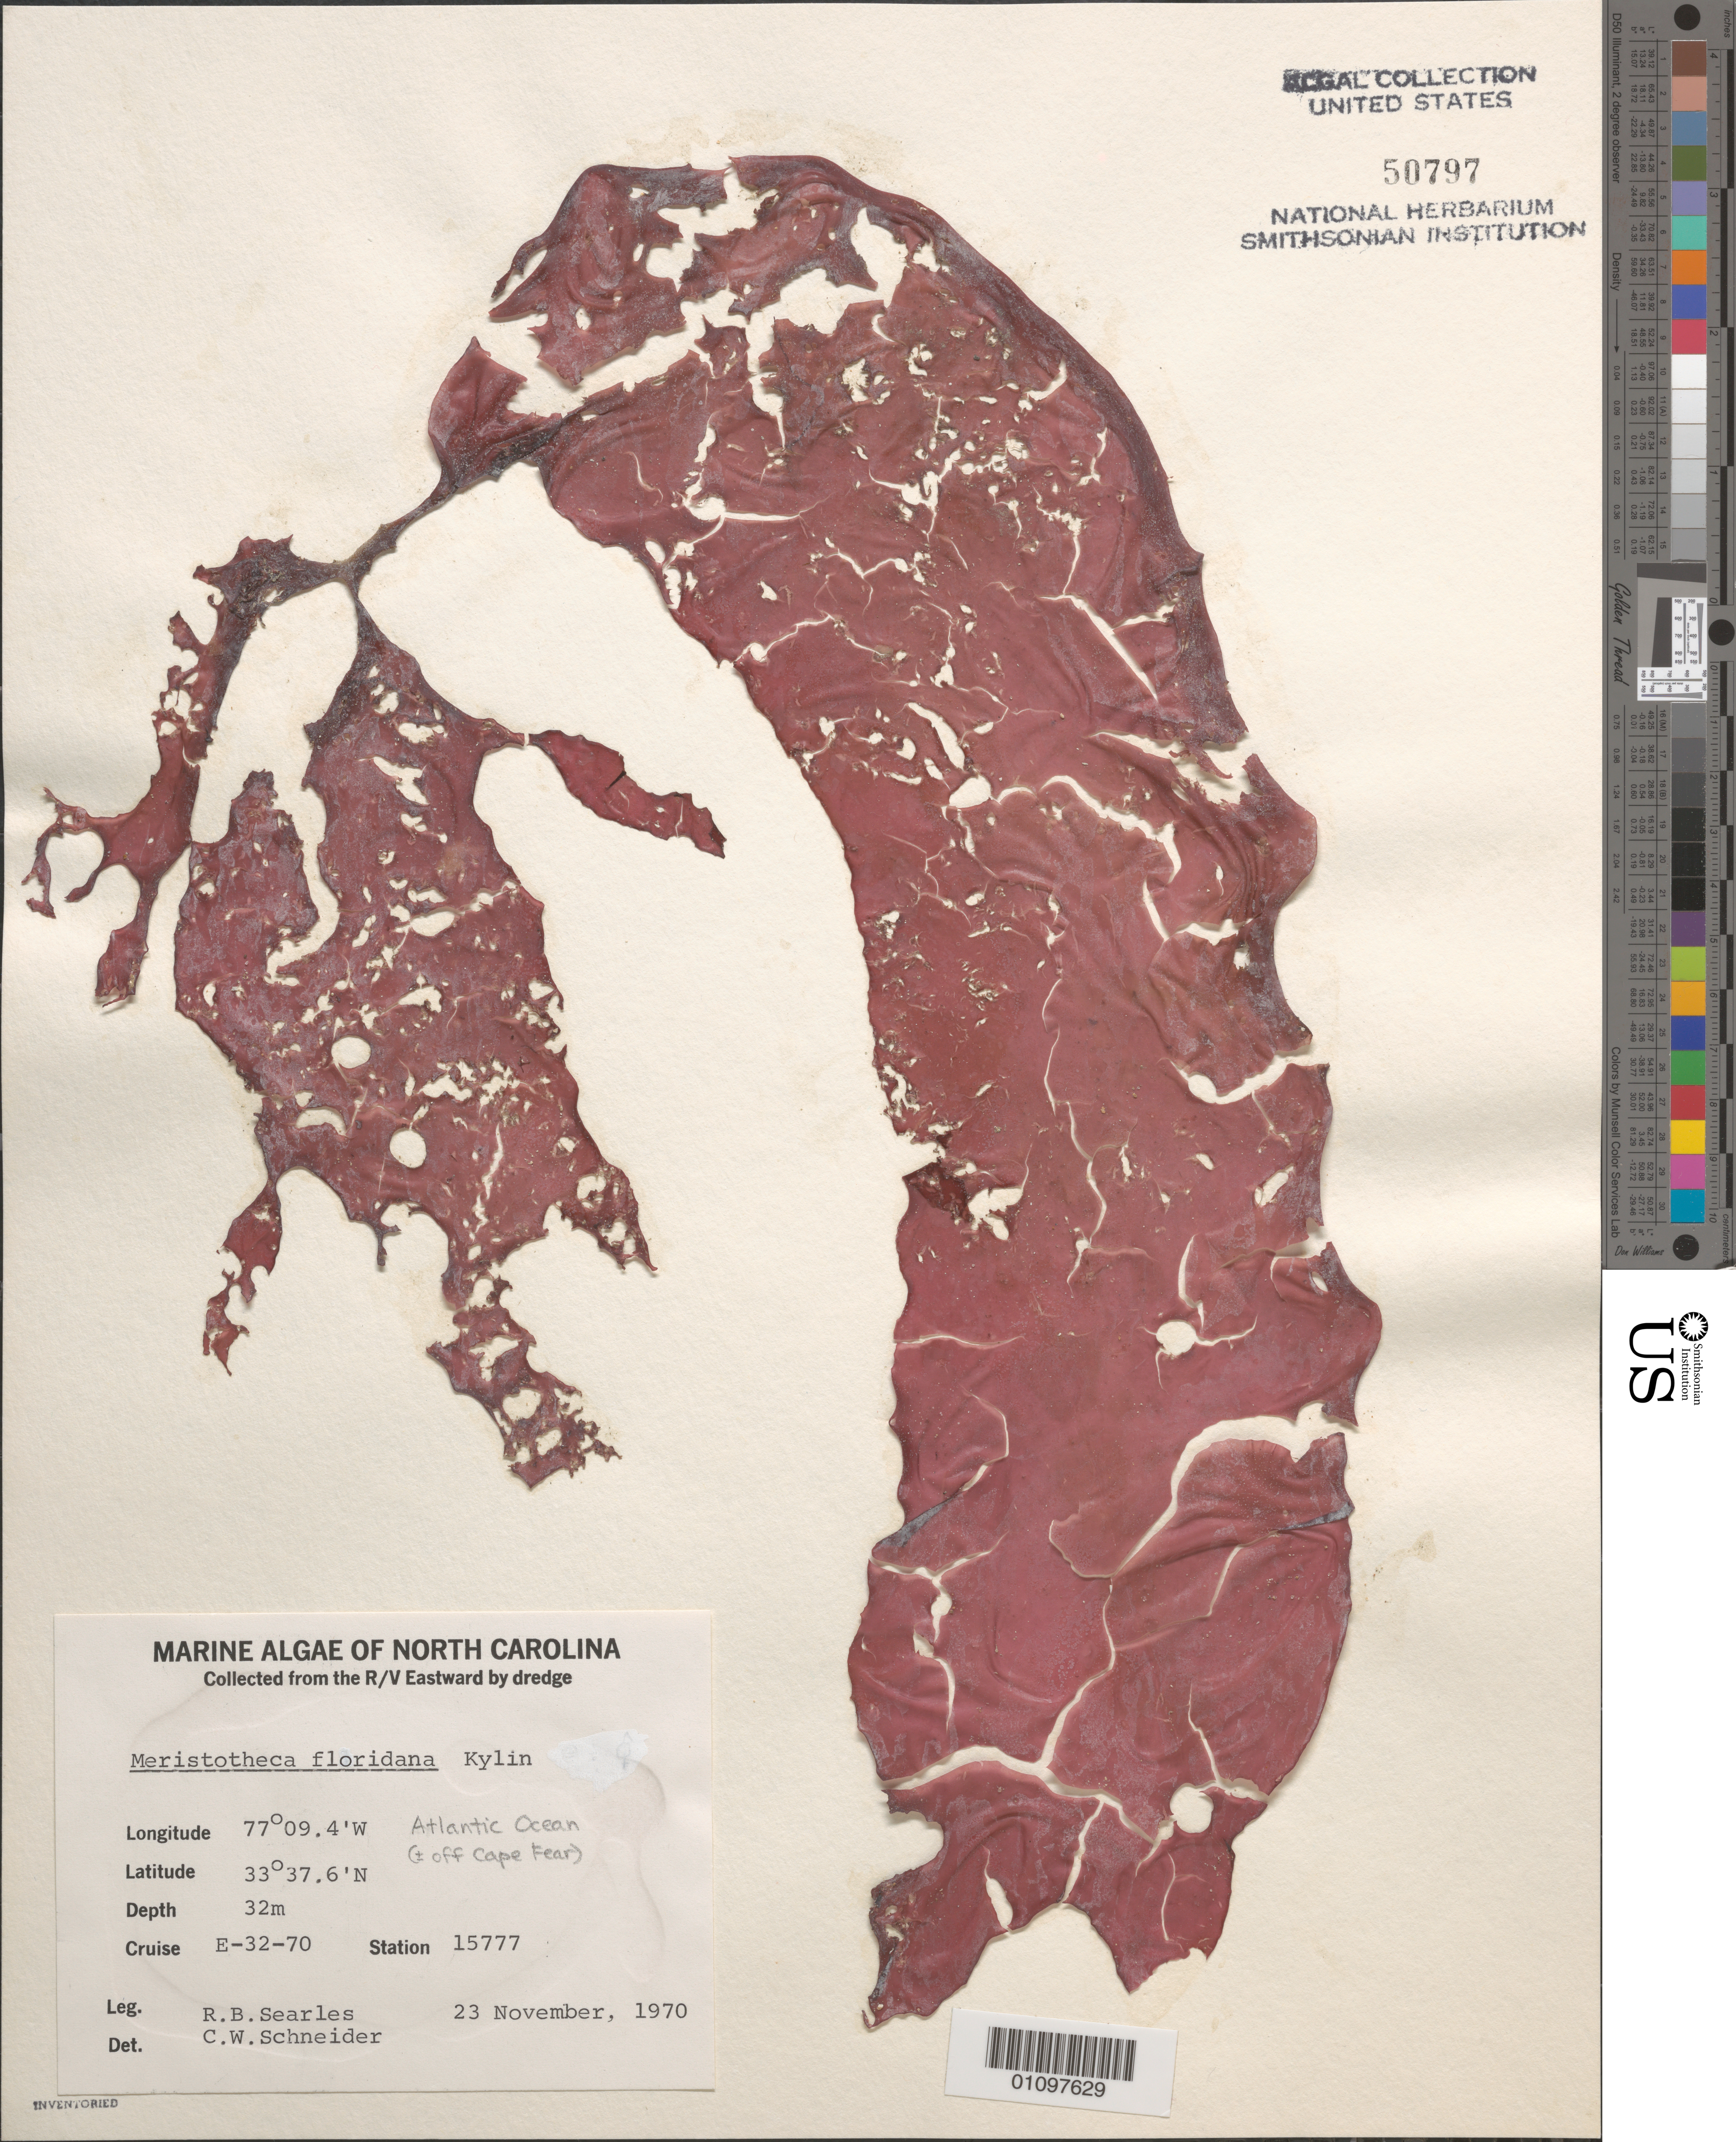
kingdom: Plantae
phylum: Rhodophyta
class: Florideophyceae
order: Gigartinales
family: Solieriaceae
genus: Agardhiella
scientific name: Agardhiella floridiana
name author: (Kylin) P.W.Gabrielsen ex Guimarães & Oliviera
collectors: R. Searles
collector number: Station 15777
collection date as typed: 23 Nov 1970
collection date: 1970-11-23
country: United States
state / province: North Carolina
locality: Atlantic Ocean off Cape Fear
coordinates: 33 37.6' N, 77 09.4' W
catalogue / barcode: US 50797